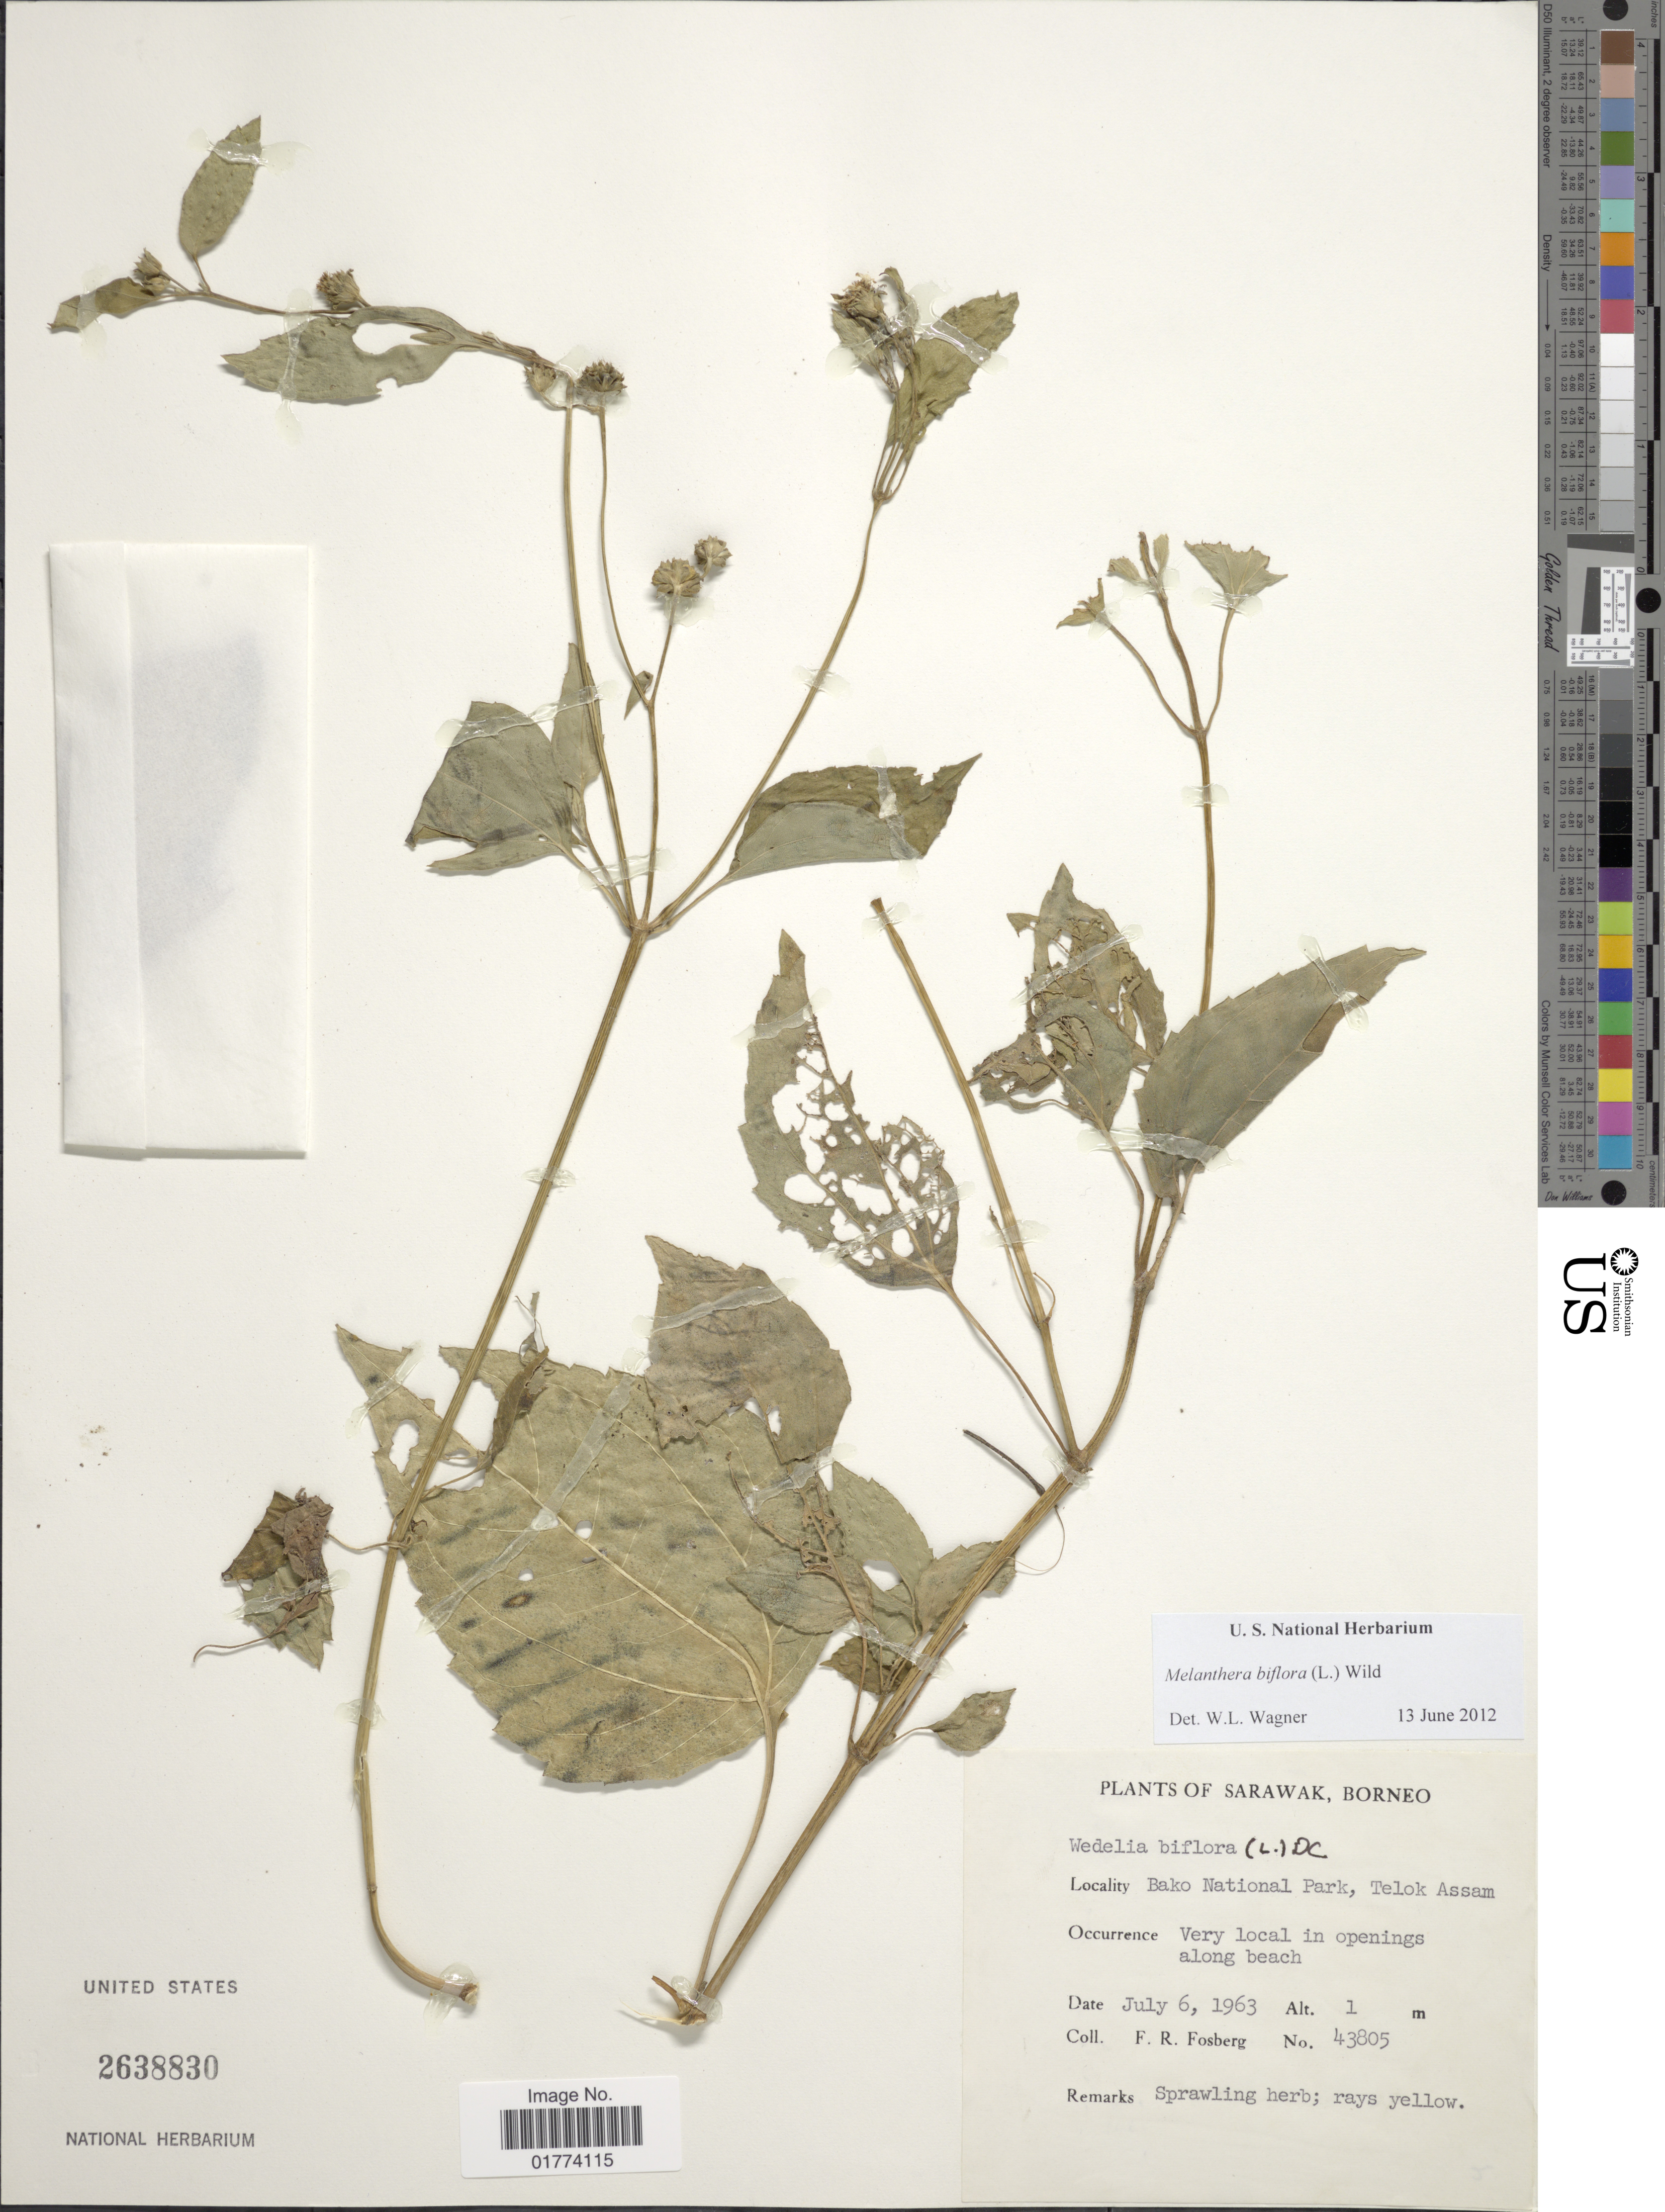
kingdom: Plantae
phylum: Tracheophyta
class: Magnoliopsida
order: Asterales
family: Asteraceae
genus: Wollastonia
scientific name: Wollastonia biflora var. biflora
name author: (L.) DC.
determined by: Wagner, W. L., (BOT), Smithsonian Institution - National Museum of Natural History (UNITED STATES)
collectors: F. R. Fosberg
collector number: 43805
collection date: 1963-07-06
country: Malaysia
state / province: Sarawak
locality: Borneo, Bako National Park, Telok Assam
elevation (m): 1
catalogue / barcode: US 2638830